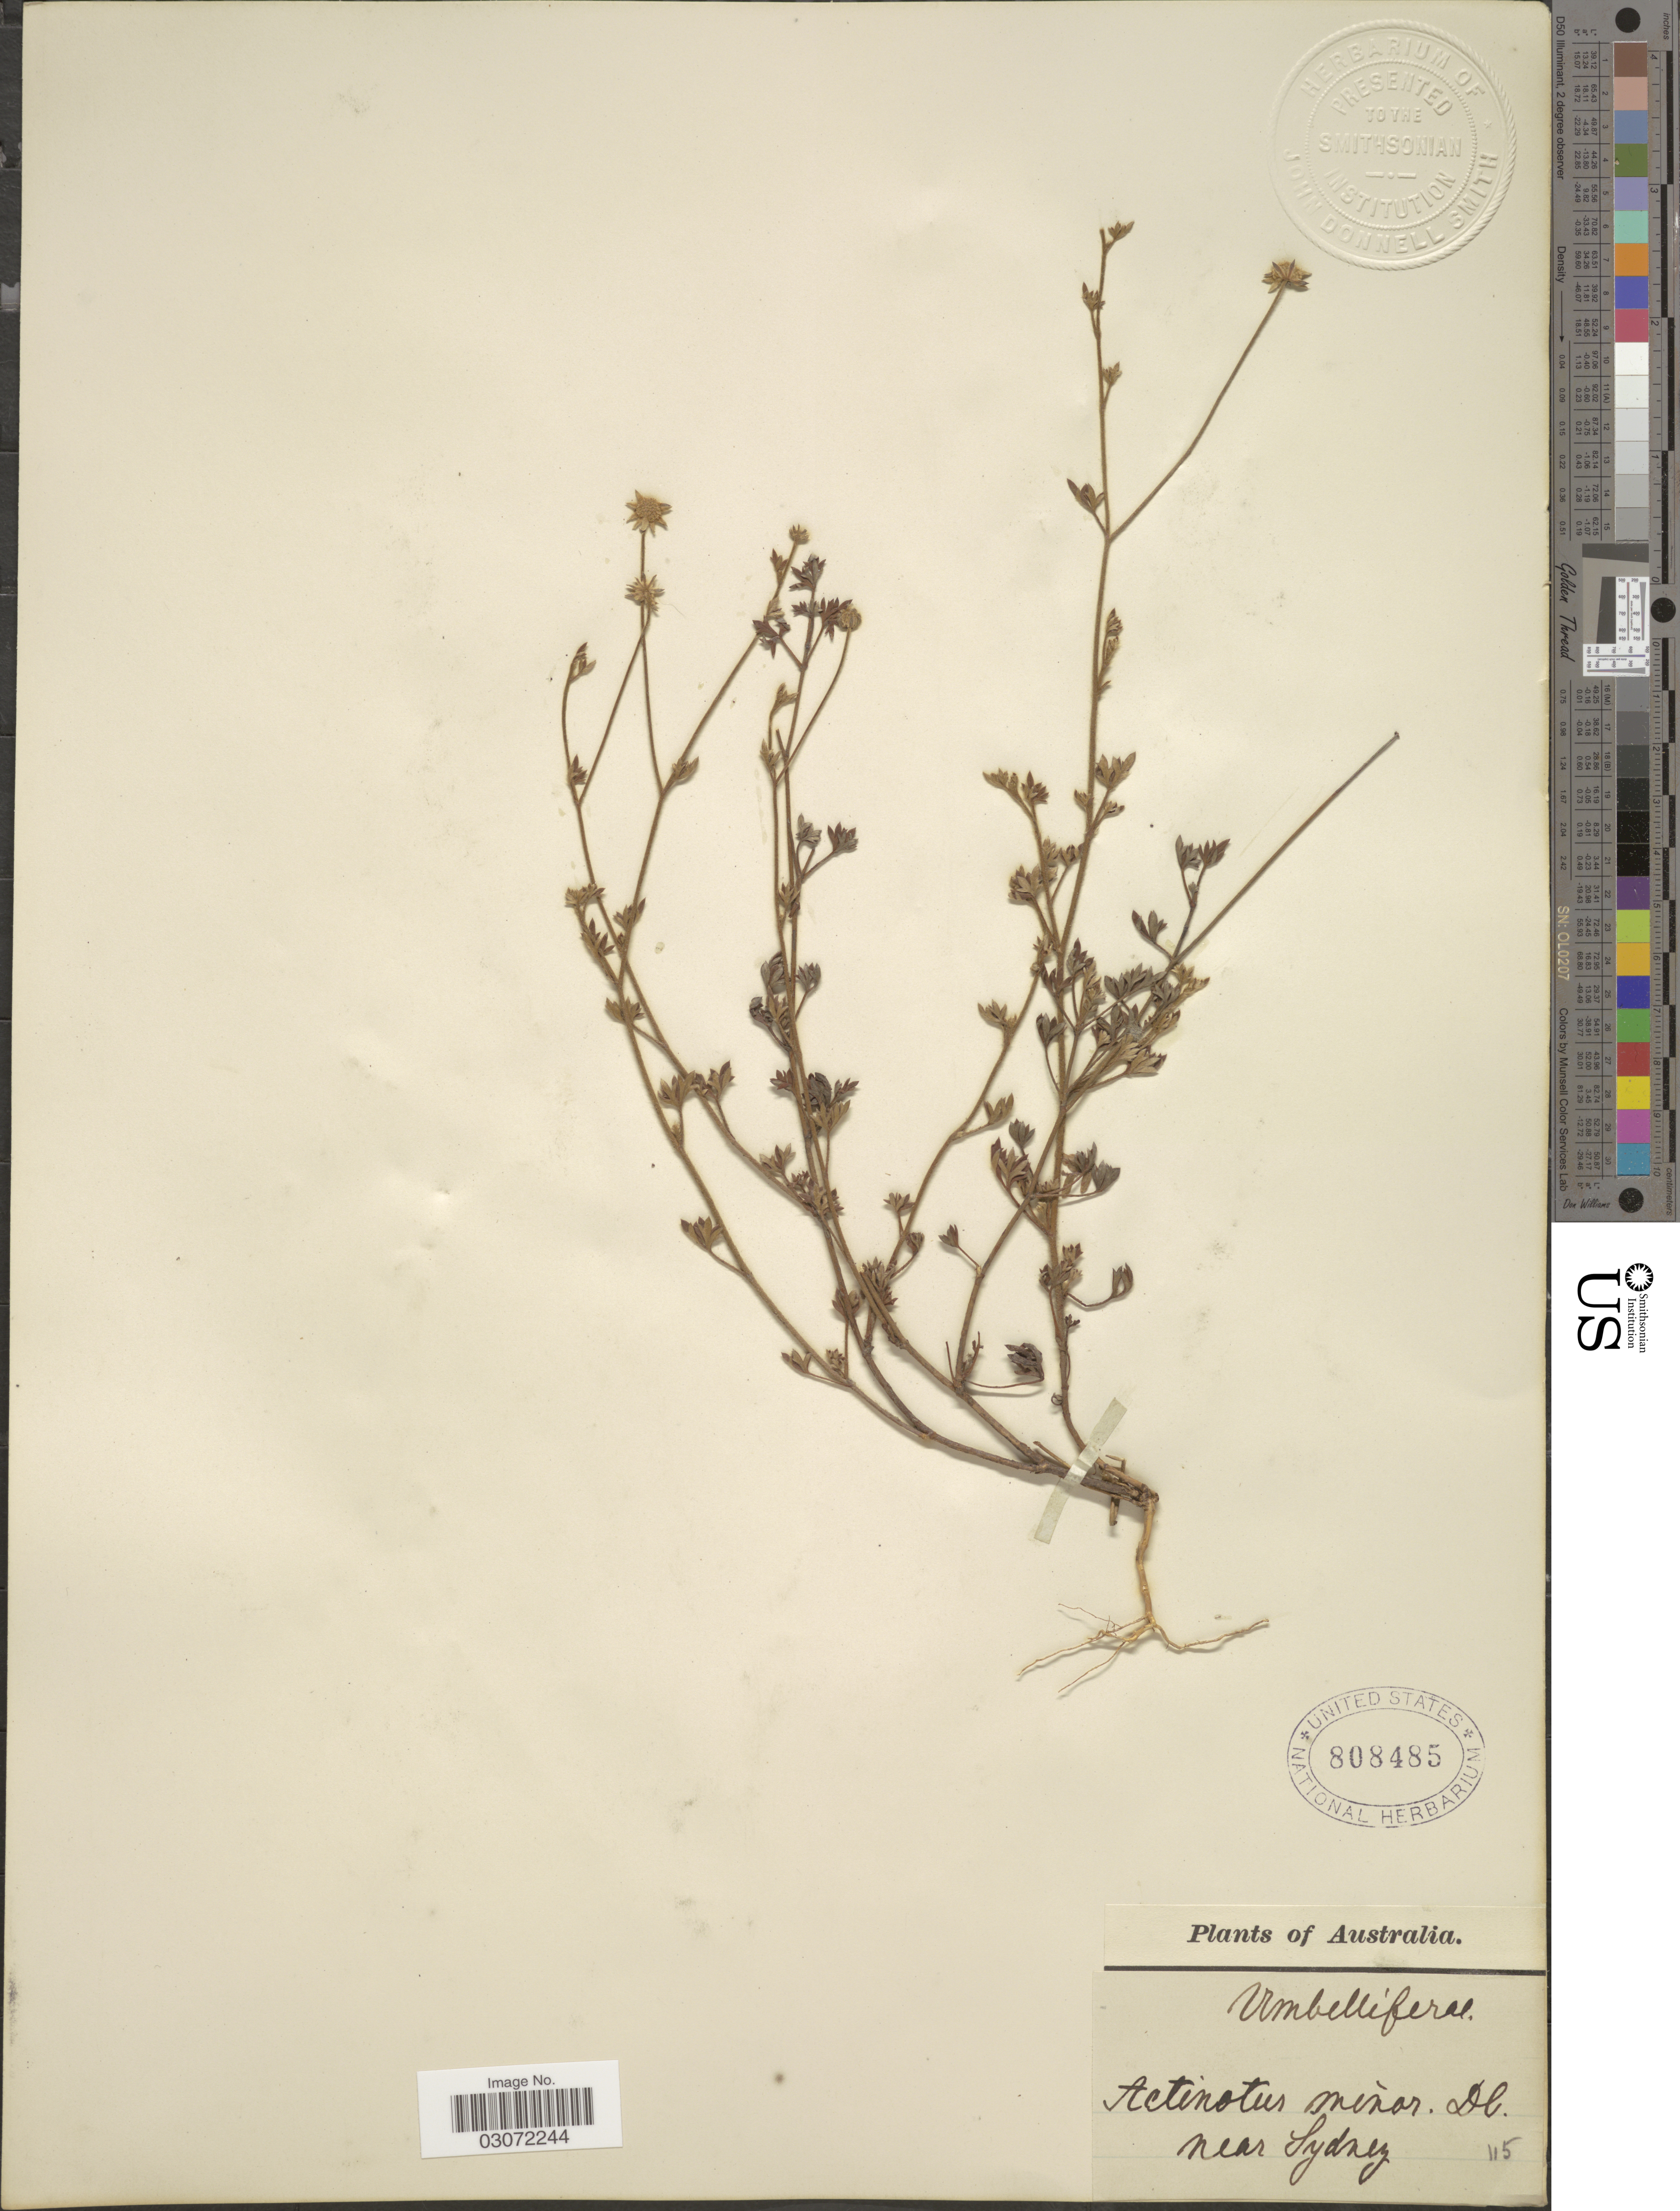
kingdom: Plantae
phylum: Tracheophyta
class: Magnoliopsida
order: Apiales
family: Apiaceae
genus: Actinotus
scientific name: Actinotus minor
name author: (Sm.) DC.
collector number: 115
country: Australia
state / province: New South Wales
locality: Near Sydney.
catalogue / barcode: US 808485